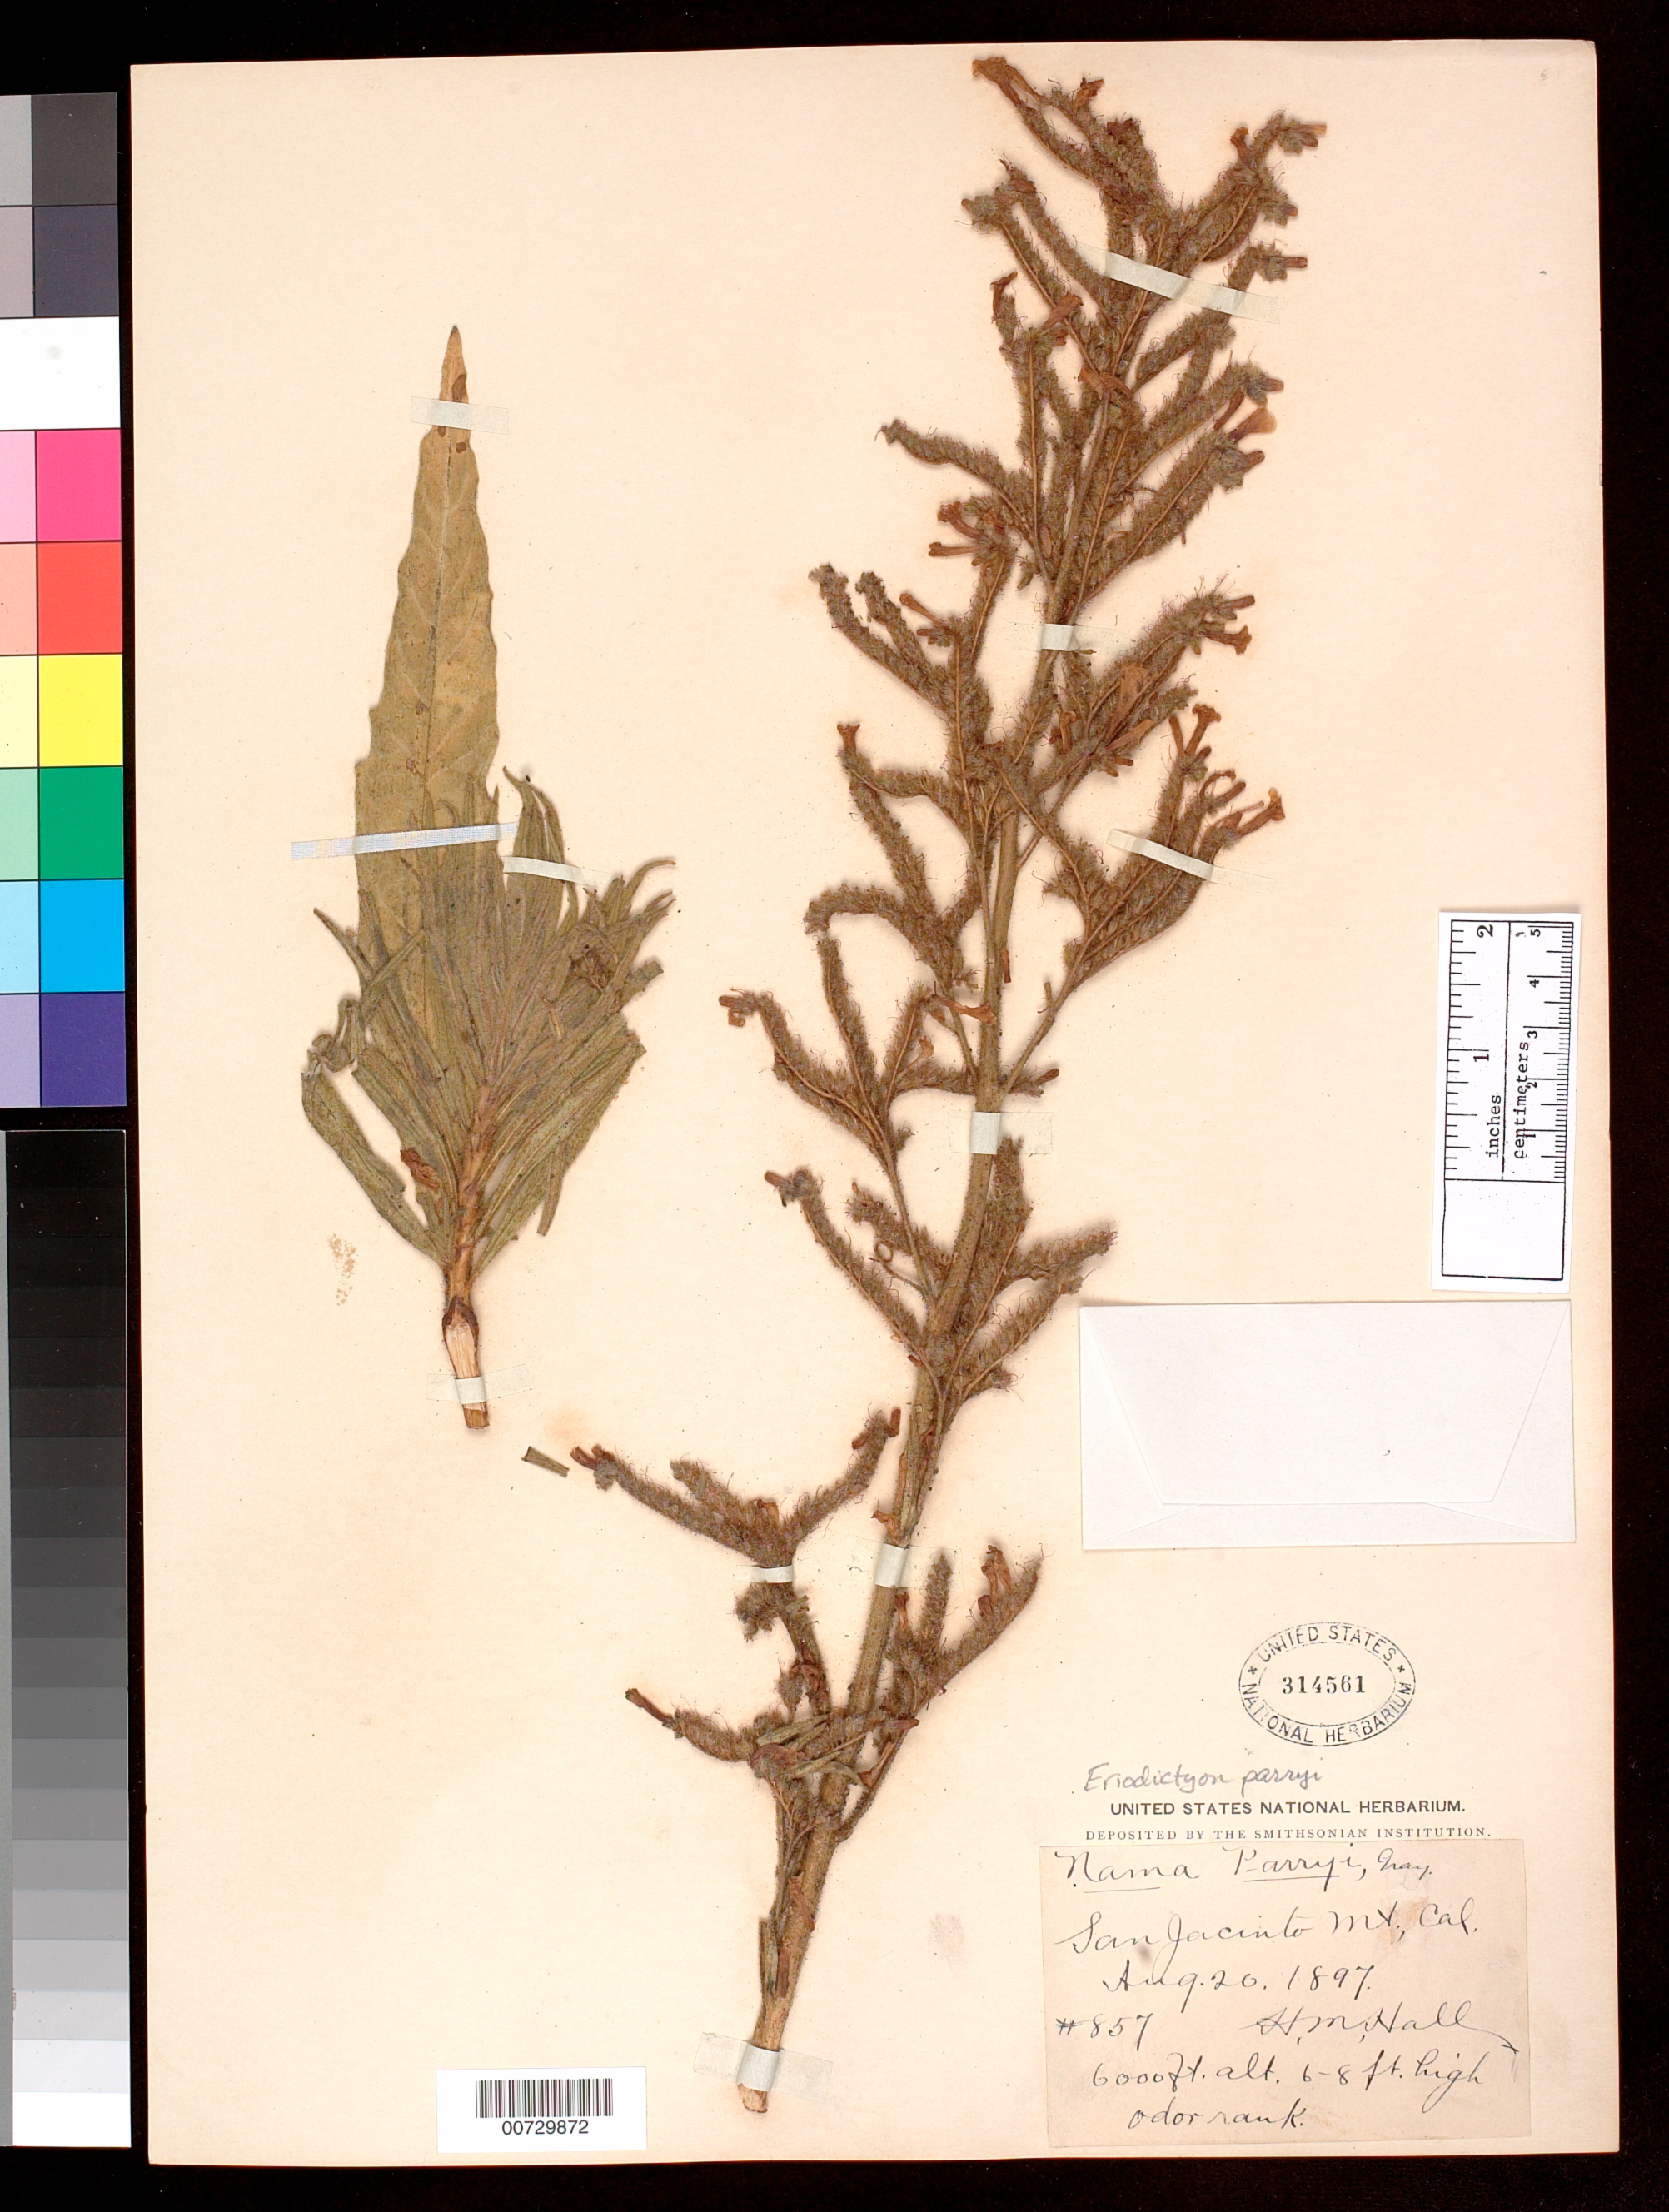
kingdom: Plantae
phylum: Tracheophyta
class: Magnoliopsida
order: Boraginales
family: Namaceae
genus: Eriodictyon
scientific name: Eriodictyon parryi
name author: A. Gray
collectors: H. M. Hall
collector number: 857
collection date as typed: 20 Aug 1897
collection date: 1897-08-20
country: United States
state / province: California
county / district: Riverside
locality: San Jacinto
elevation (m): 1829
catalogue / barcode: US 314561